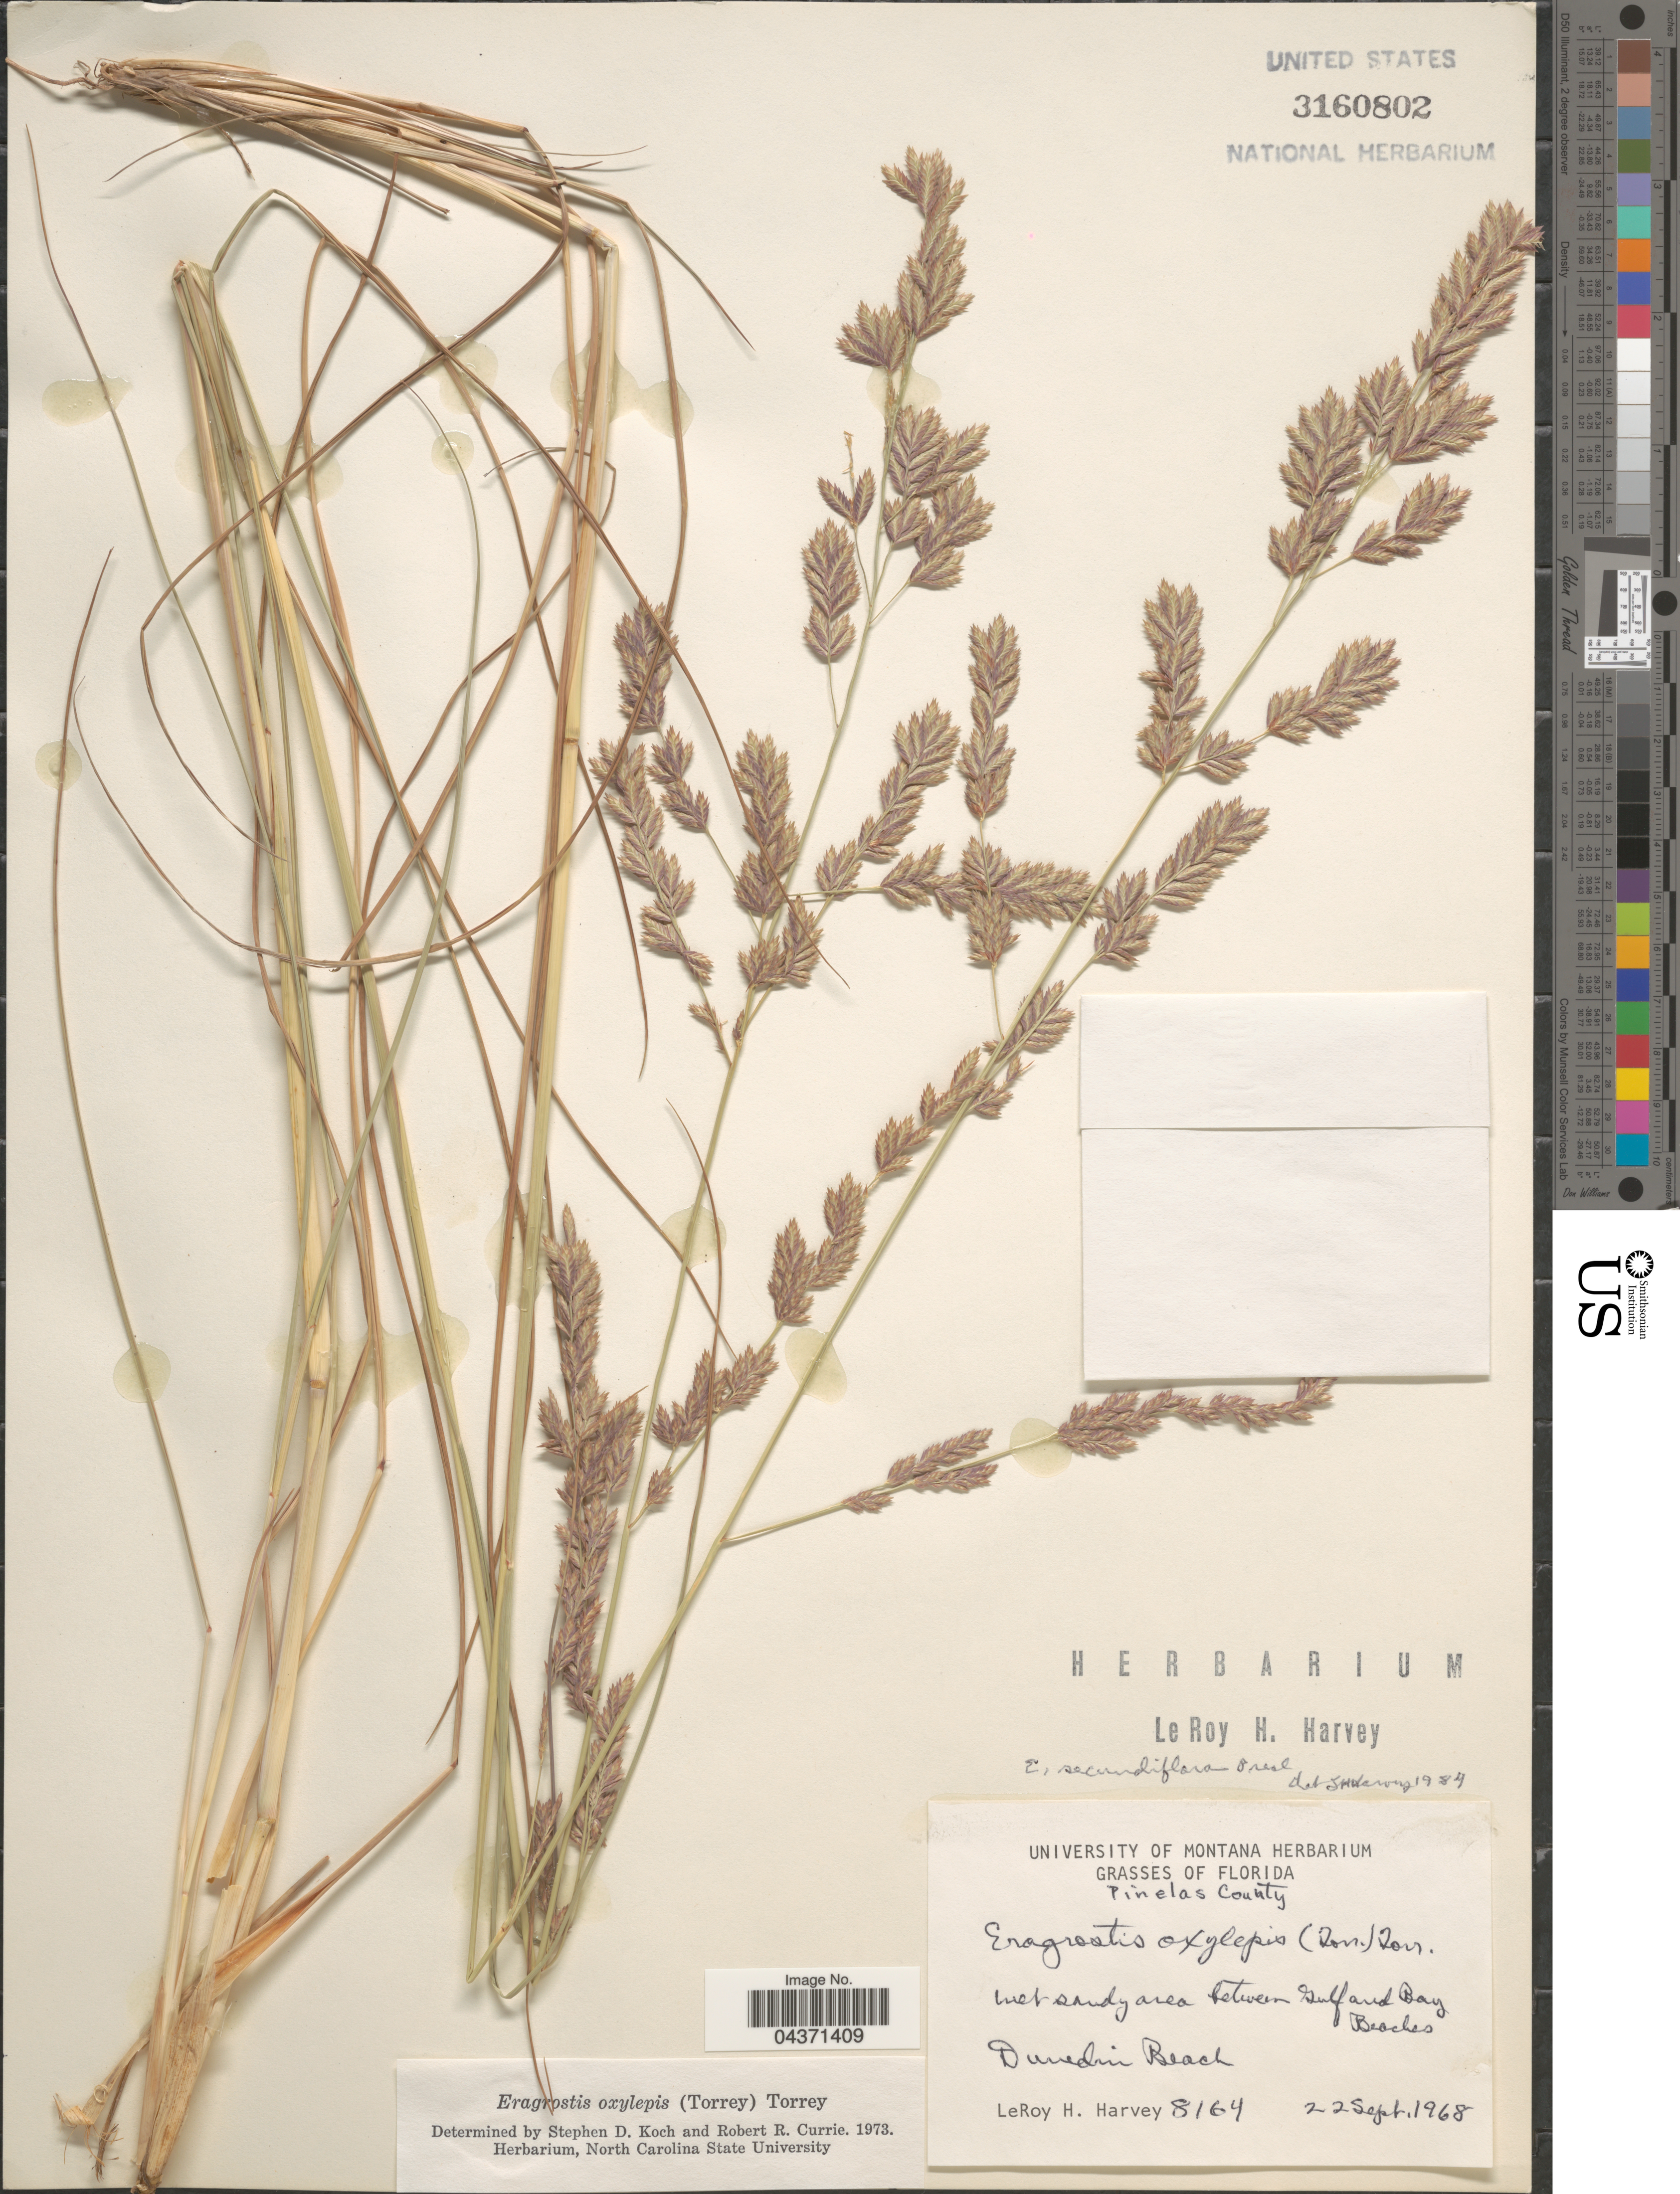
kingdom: Plantae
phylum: Tracheophyta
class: Liliopsida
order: Poales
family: Poaceae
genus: Eragrostis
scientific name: Eragrostis secundiflora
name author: J. Presl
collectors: L. H. Harvey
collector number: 8164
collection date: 1968-09-22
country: United States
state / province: Florida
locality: Pinelas County. Wet sandy area between Gulf and Bay Beaches. Dunedin Beach.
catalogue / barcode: US 3160802